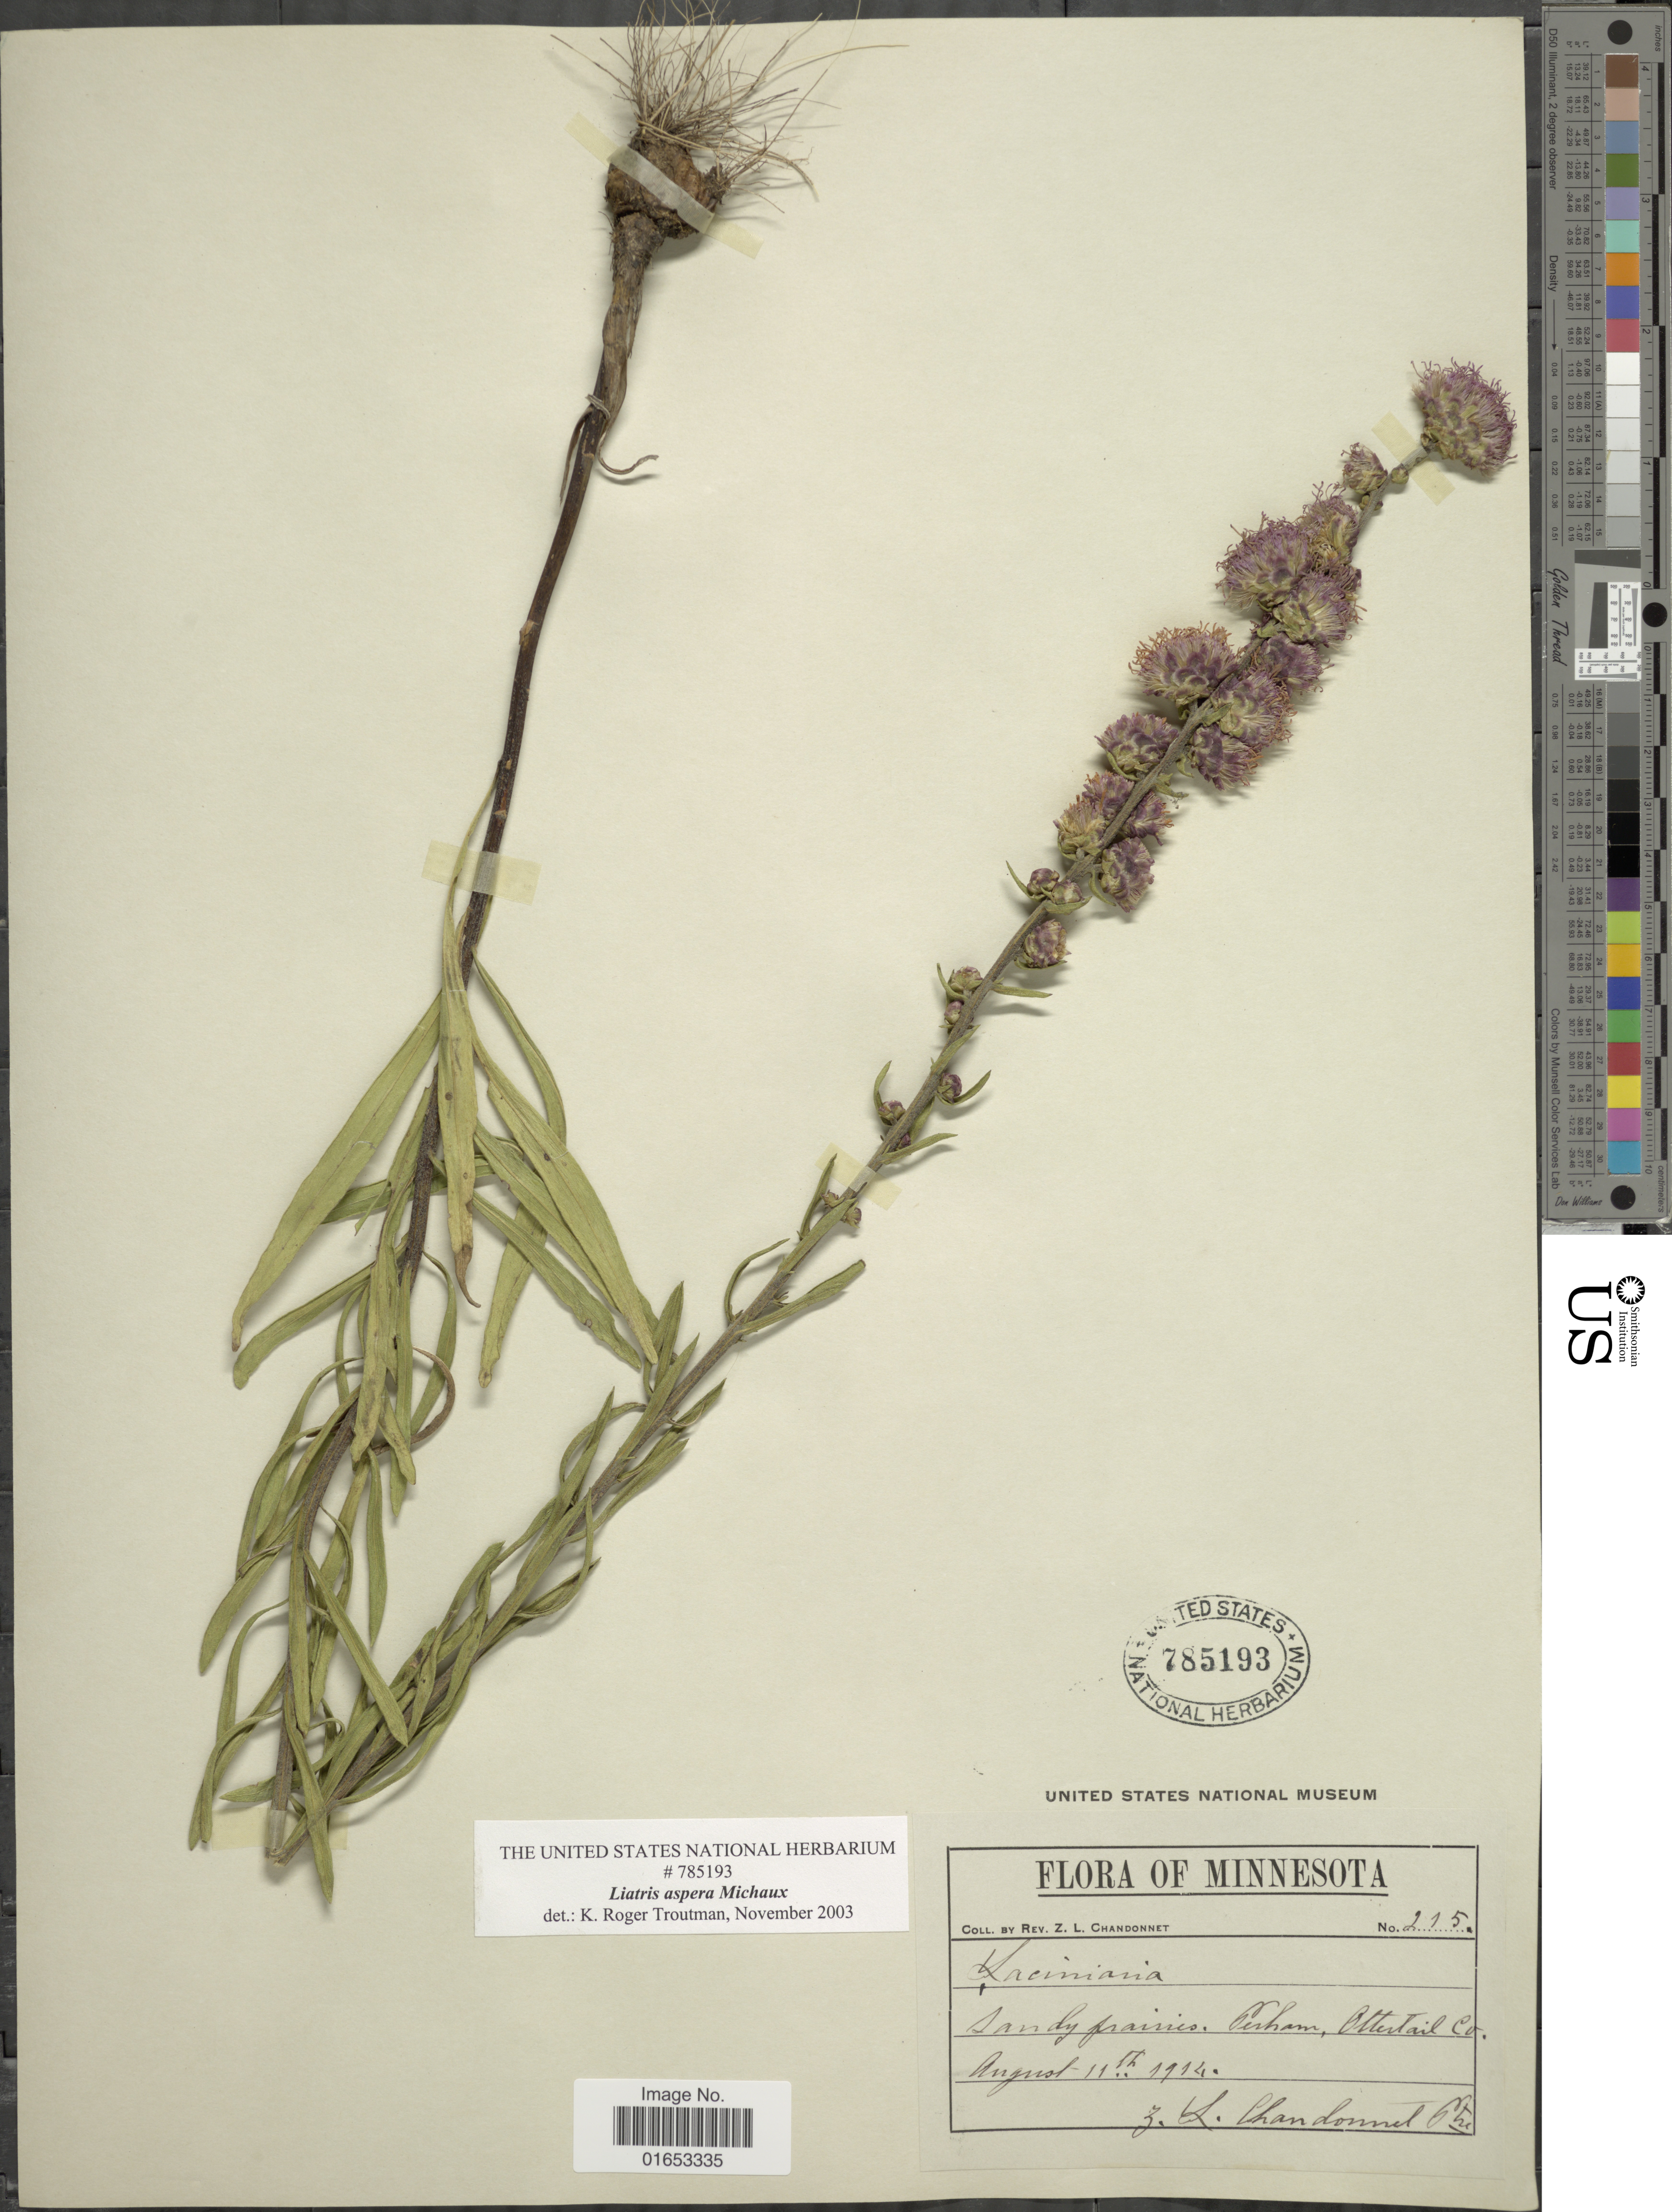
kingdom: Plantae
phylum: Tracheophyta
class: Magnoliopsida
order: Asterales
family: Asteraceae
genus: Liatris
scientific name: Liatris aspera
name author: Michx.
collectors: Z. Chandonnet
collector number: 215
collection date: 1914-08-11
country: United States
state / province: Minnesota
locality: Perham, Otter Tail Co.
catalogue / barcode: US 785193